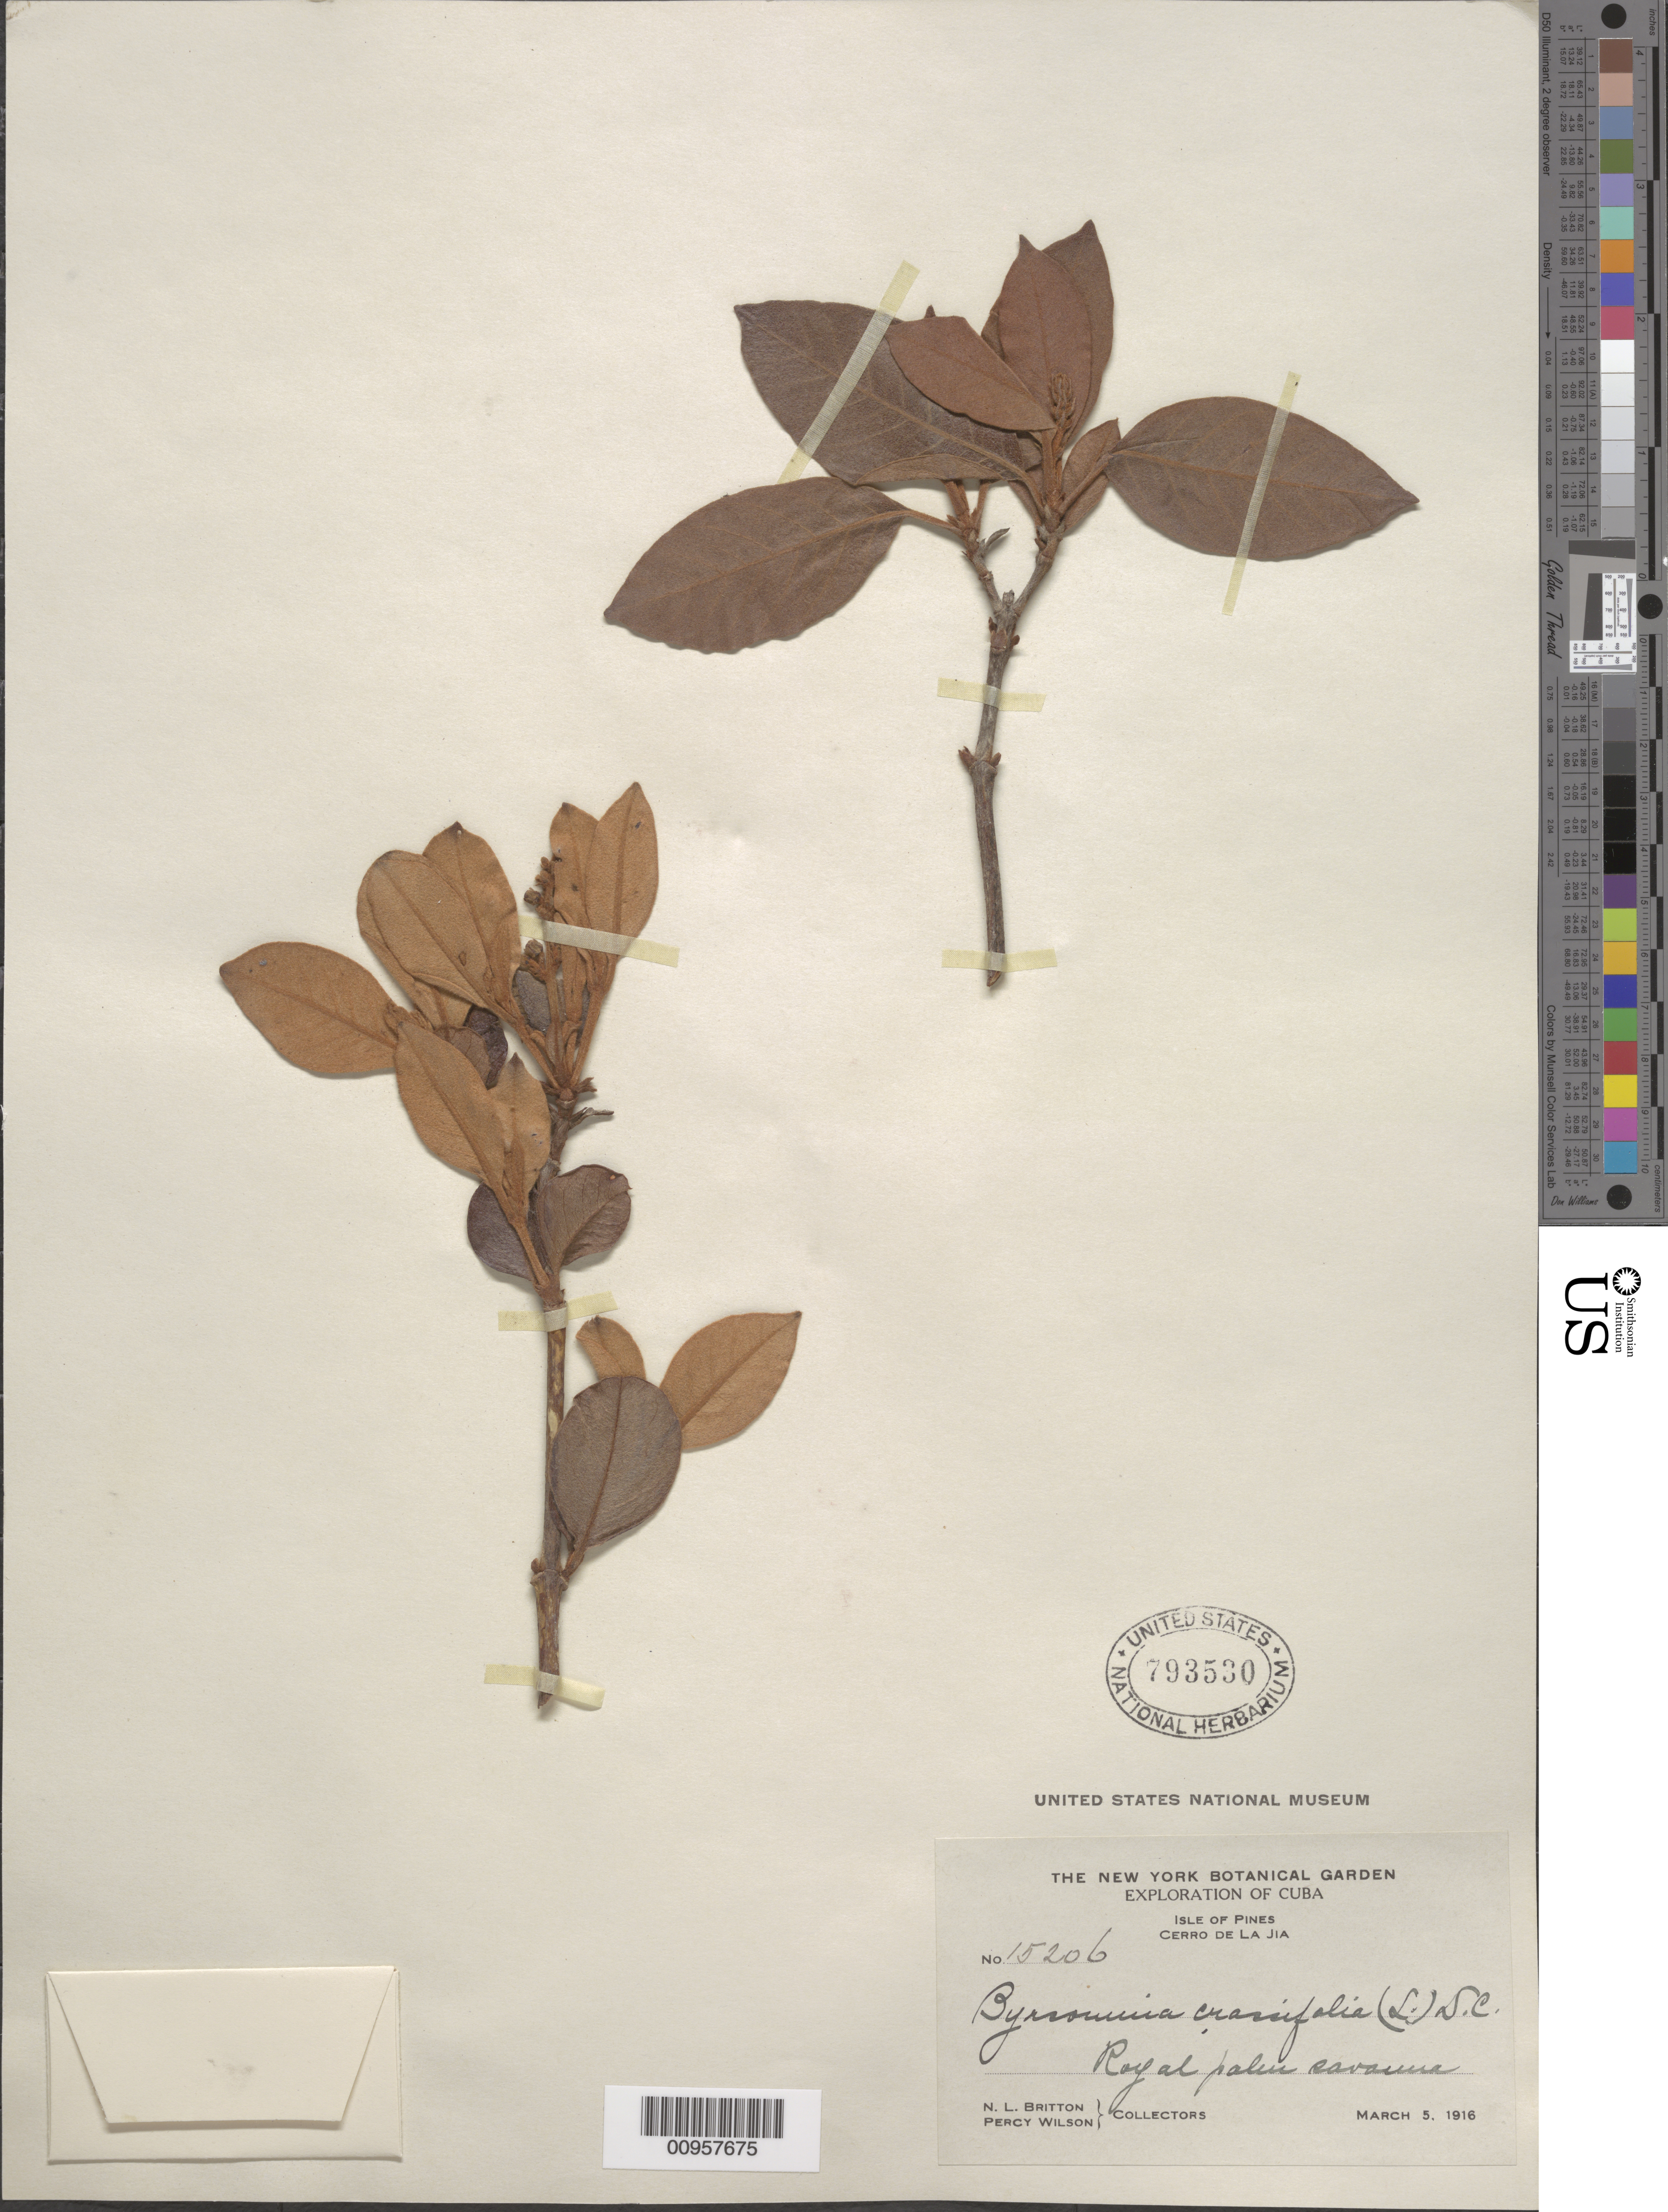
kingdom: Plantae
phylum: Tracheophyta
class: Magnoliopsida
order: Malpighiales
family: Malpighiaceae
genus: Byrsonima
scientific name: Byrsonima crassifolia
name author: (L.) Kunth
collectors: N. Britton & P. Wilson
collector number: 15206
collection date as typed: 05 Mar 1916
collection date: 1916-03-05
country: Cuba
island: Isla de la Juventud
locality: Isle of Pines, Cerro de la Jia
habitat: Royal palm savanna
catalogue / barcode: US 793530